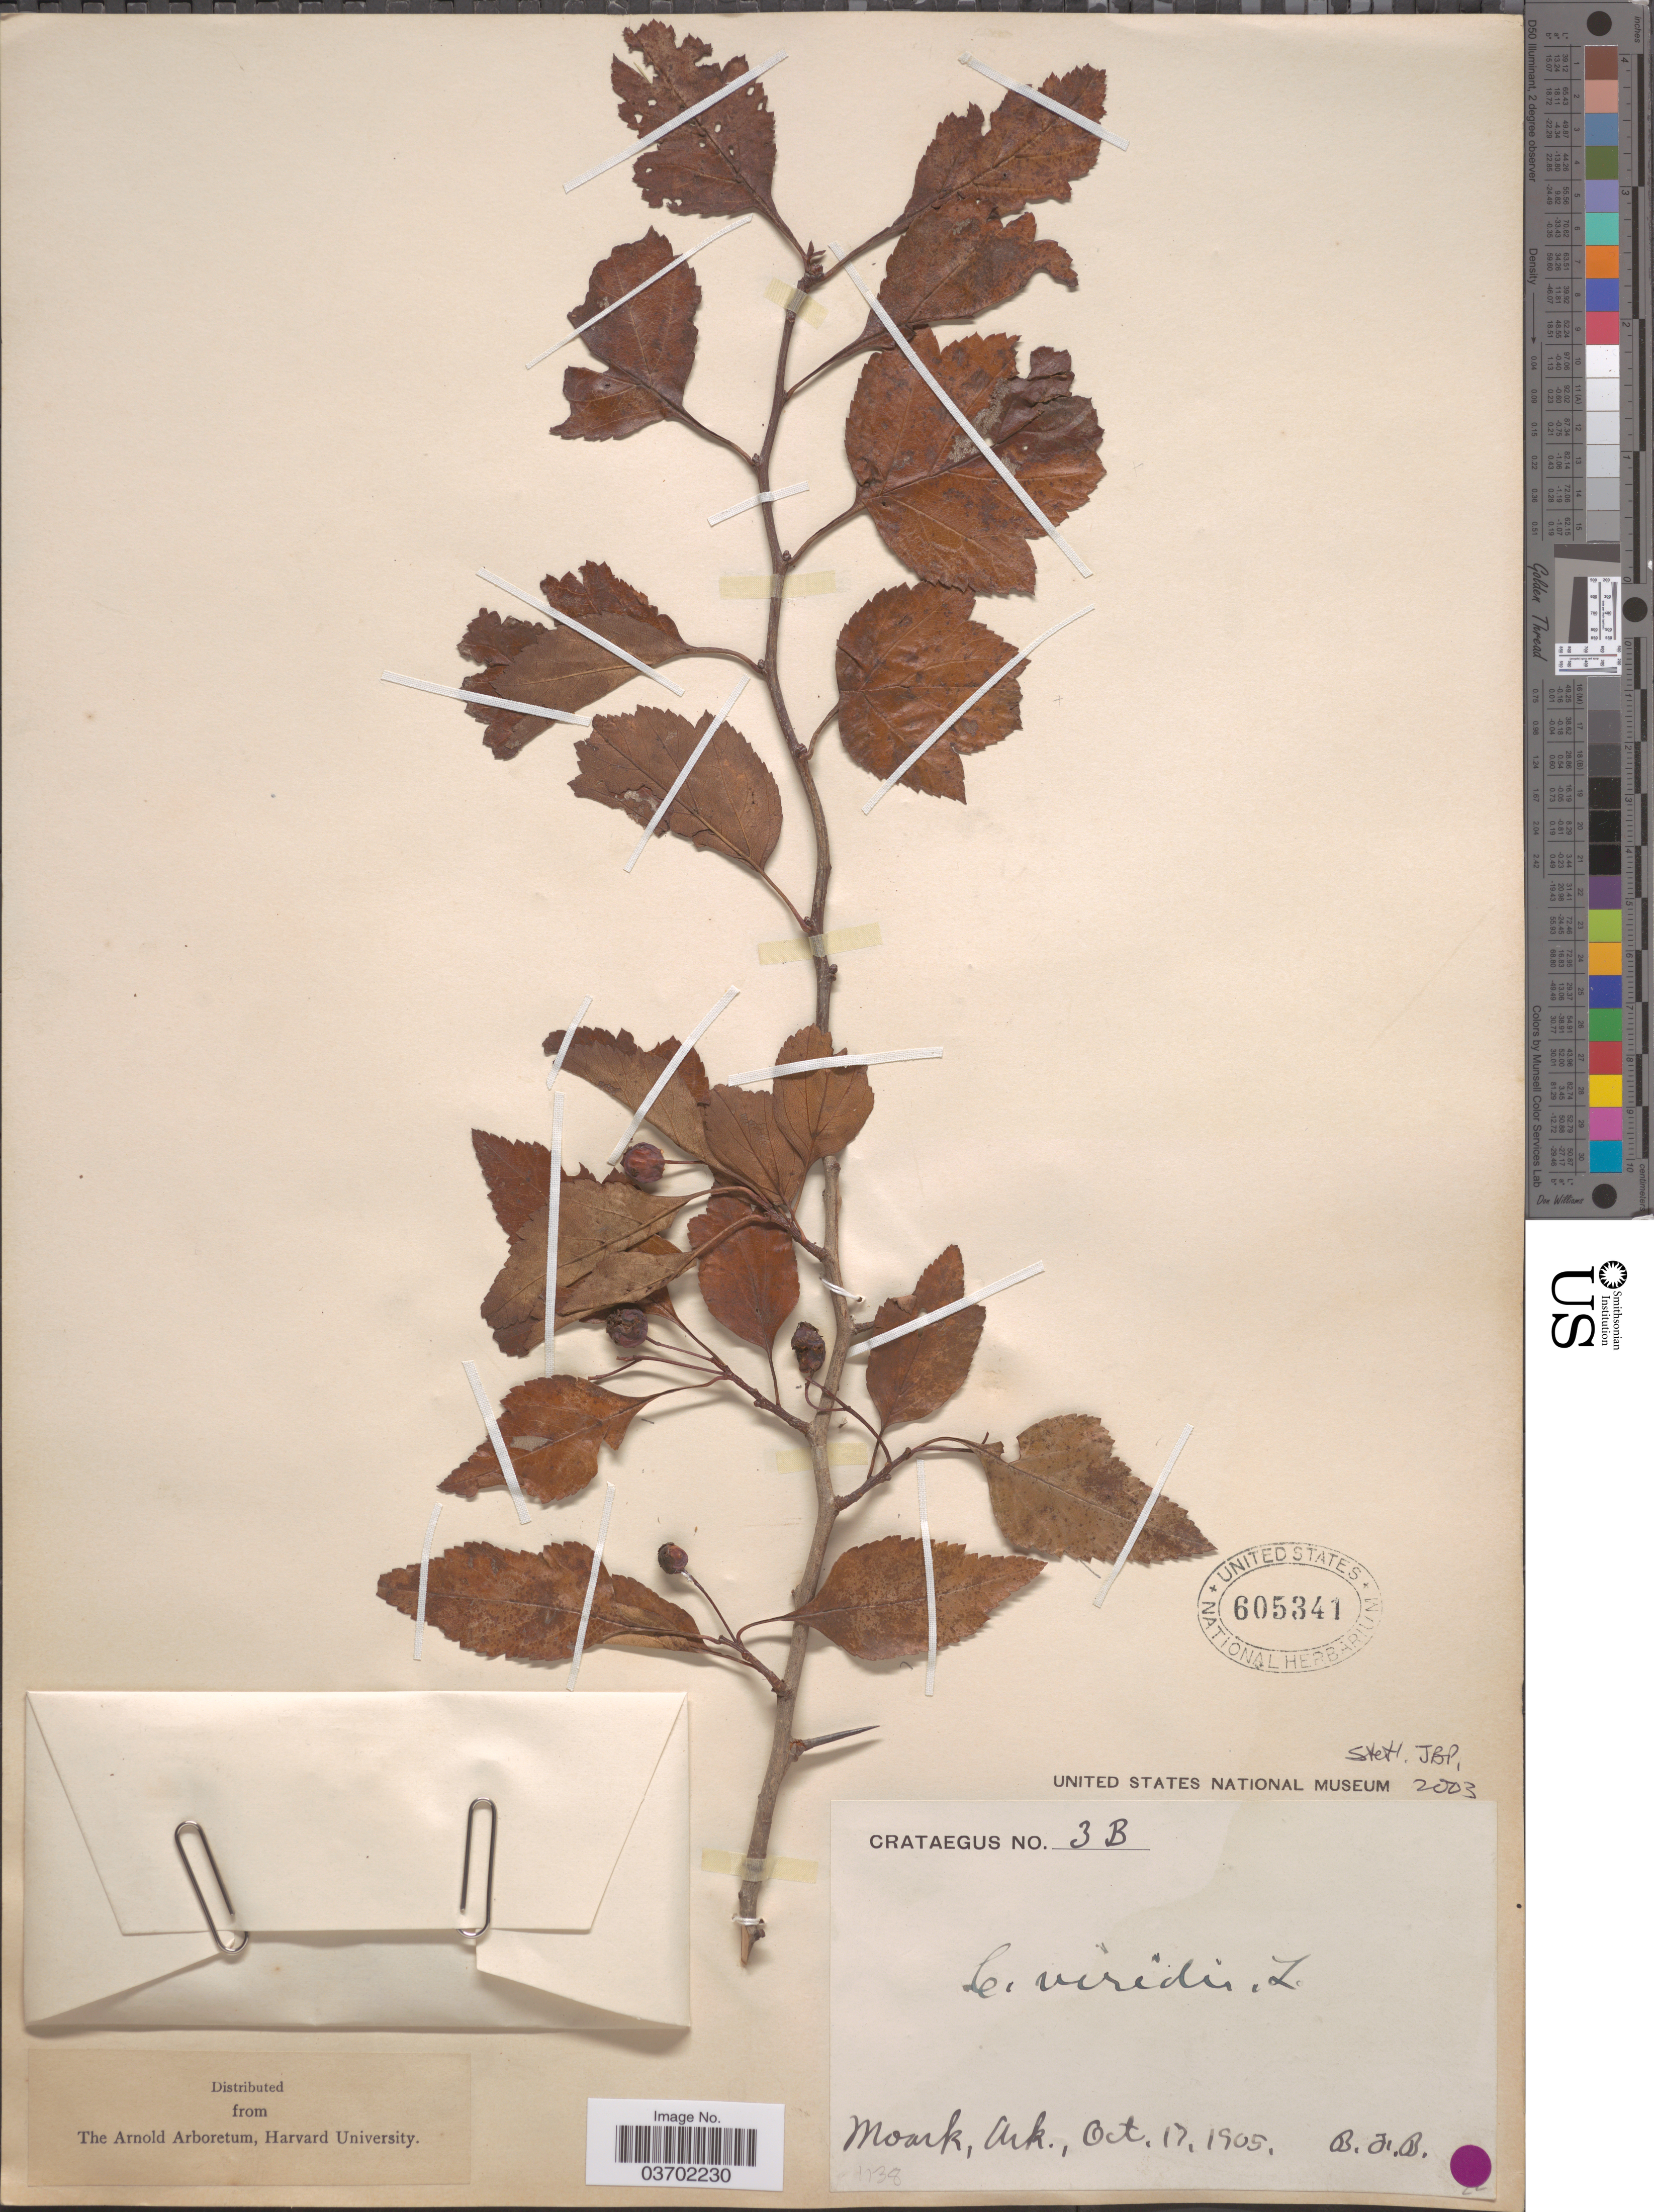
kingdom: Plantae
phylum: Tracheophyta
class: Magnoliopsida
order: Rosales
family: Rosaceae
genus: Crataegus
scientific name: Crataegus viridis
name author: L.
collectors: B. F. B.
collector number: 3B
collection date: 1905-10-17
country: United States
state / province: Arkansas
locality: Moark.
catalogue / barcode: US 605341